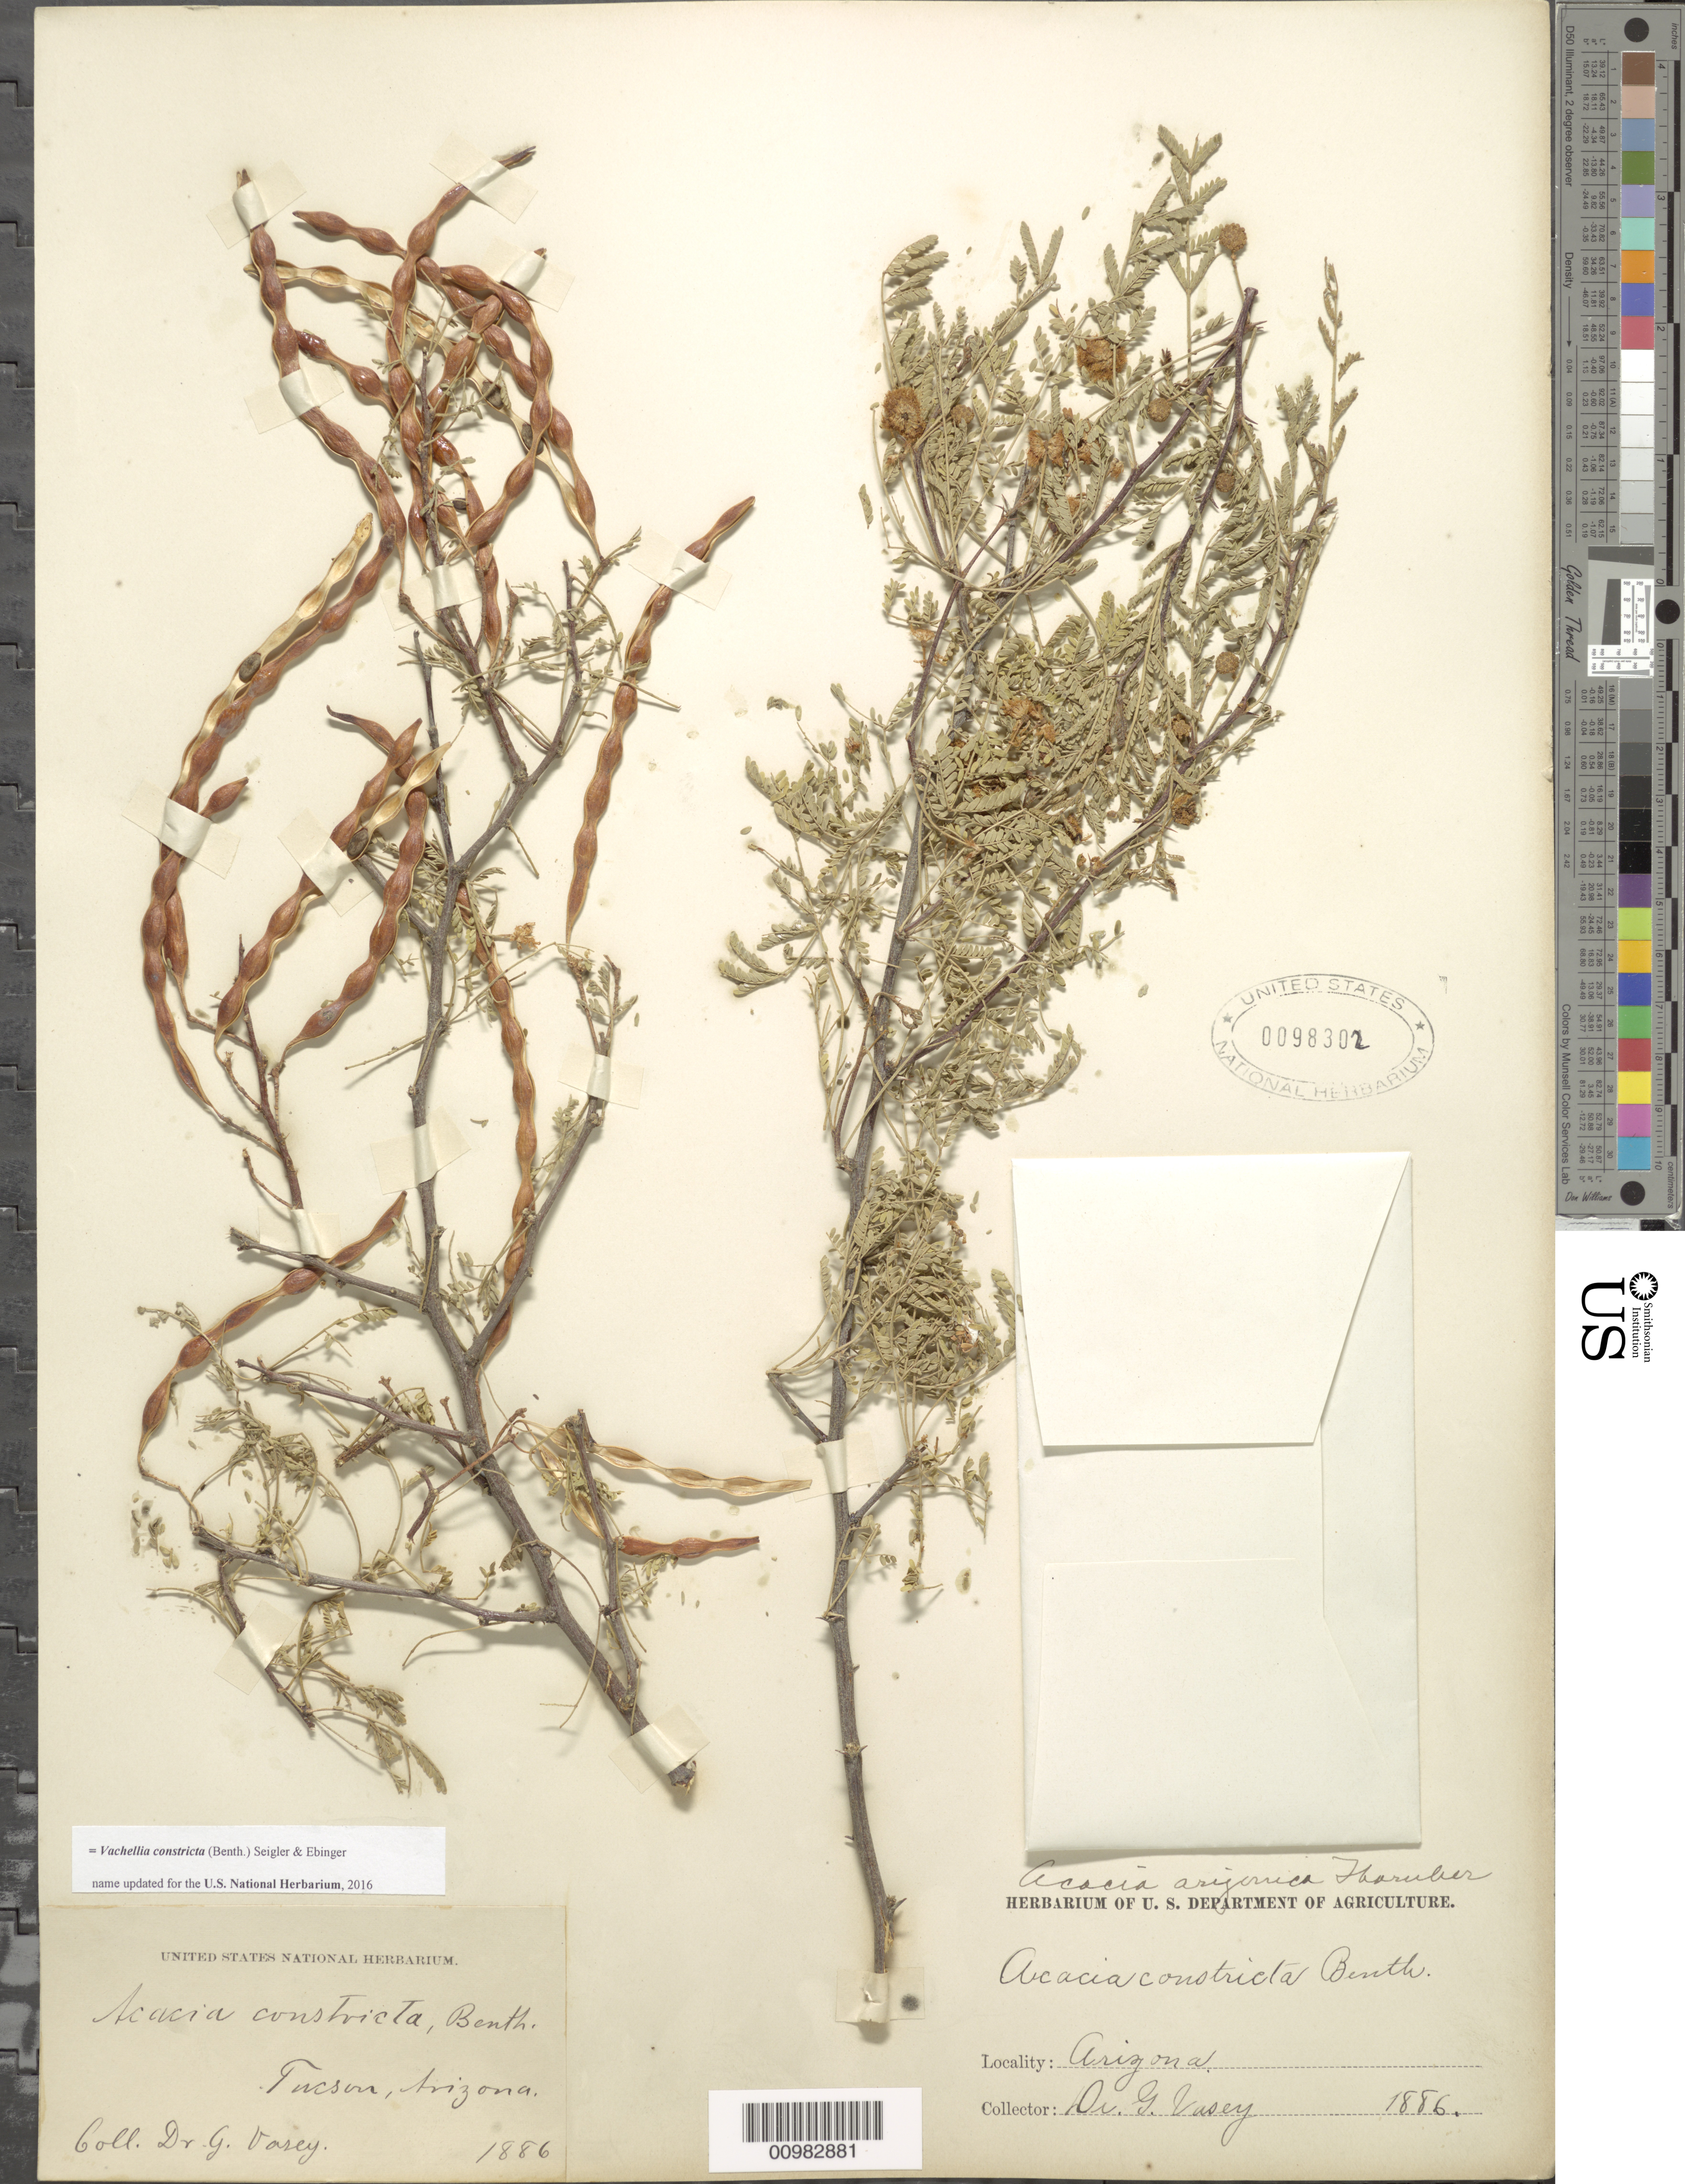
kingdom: Plantae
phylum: Tracheophyta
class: Magnoliopsida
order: Fabales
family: Fabaceae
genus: Vachellia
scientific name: Vachellia constricta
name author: (Benth.) Seigler & Ebinger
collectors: G. Vasey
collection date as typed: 1886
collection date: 1886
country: United States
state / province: Arizona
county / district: Pima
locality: Tucson.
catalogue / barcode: US 98302